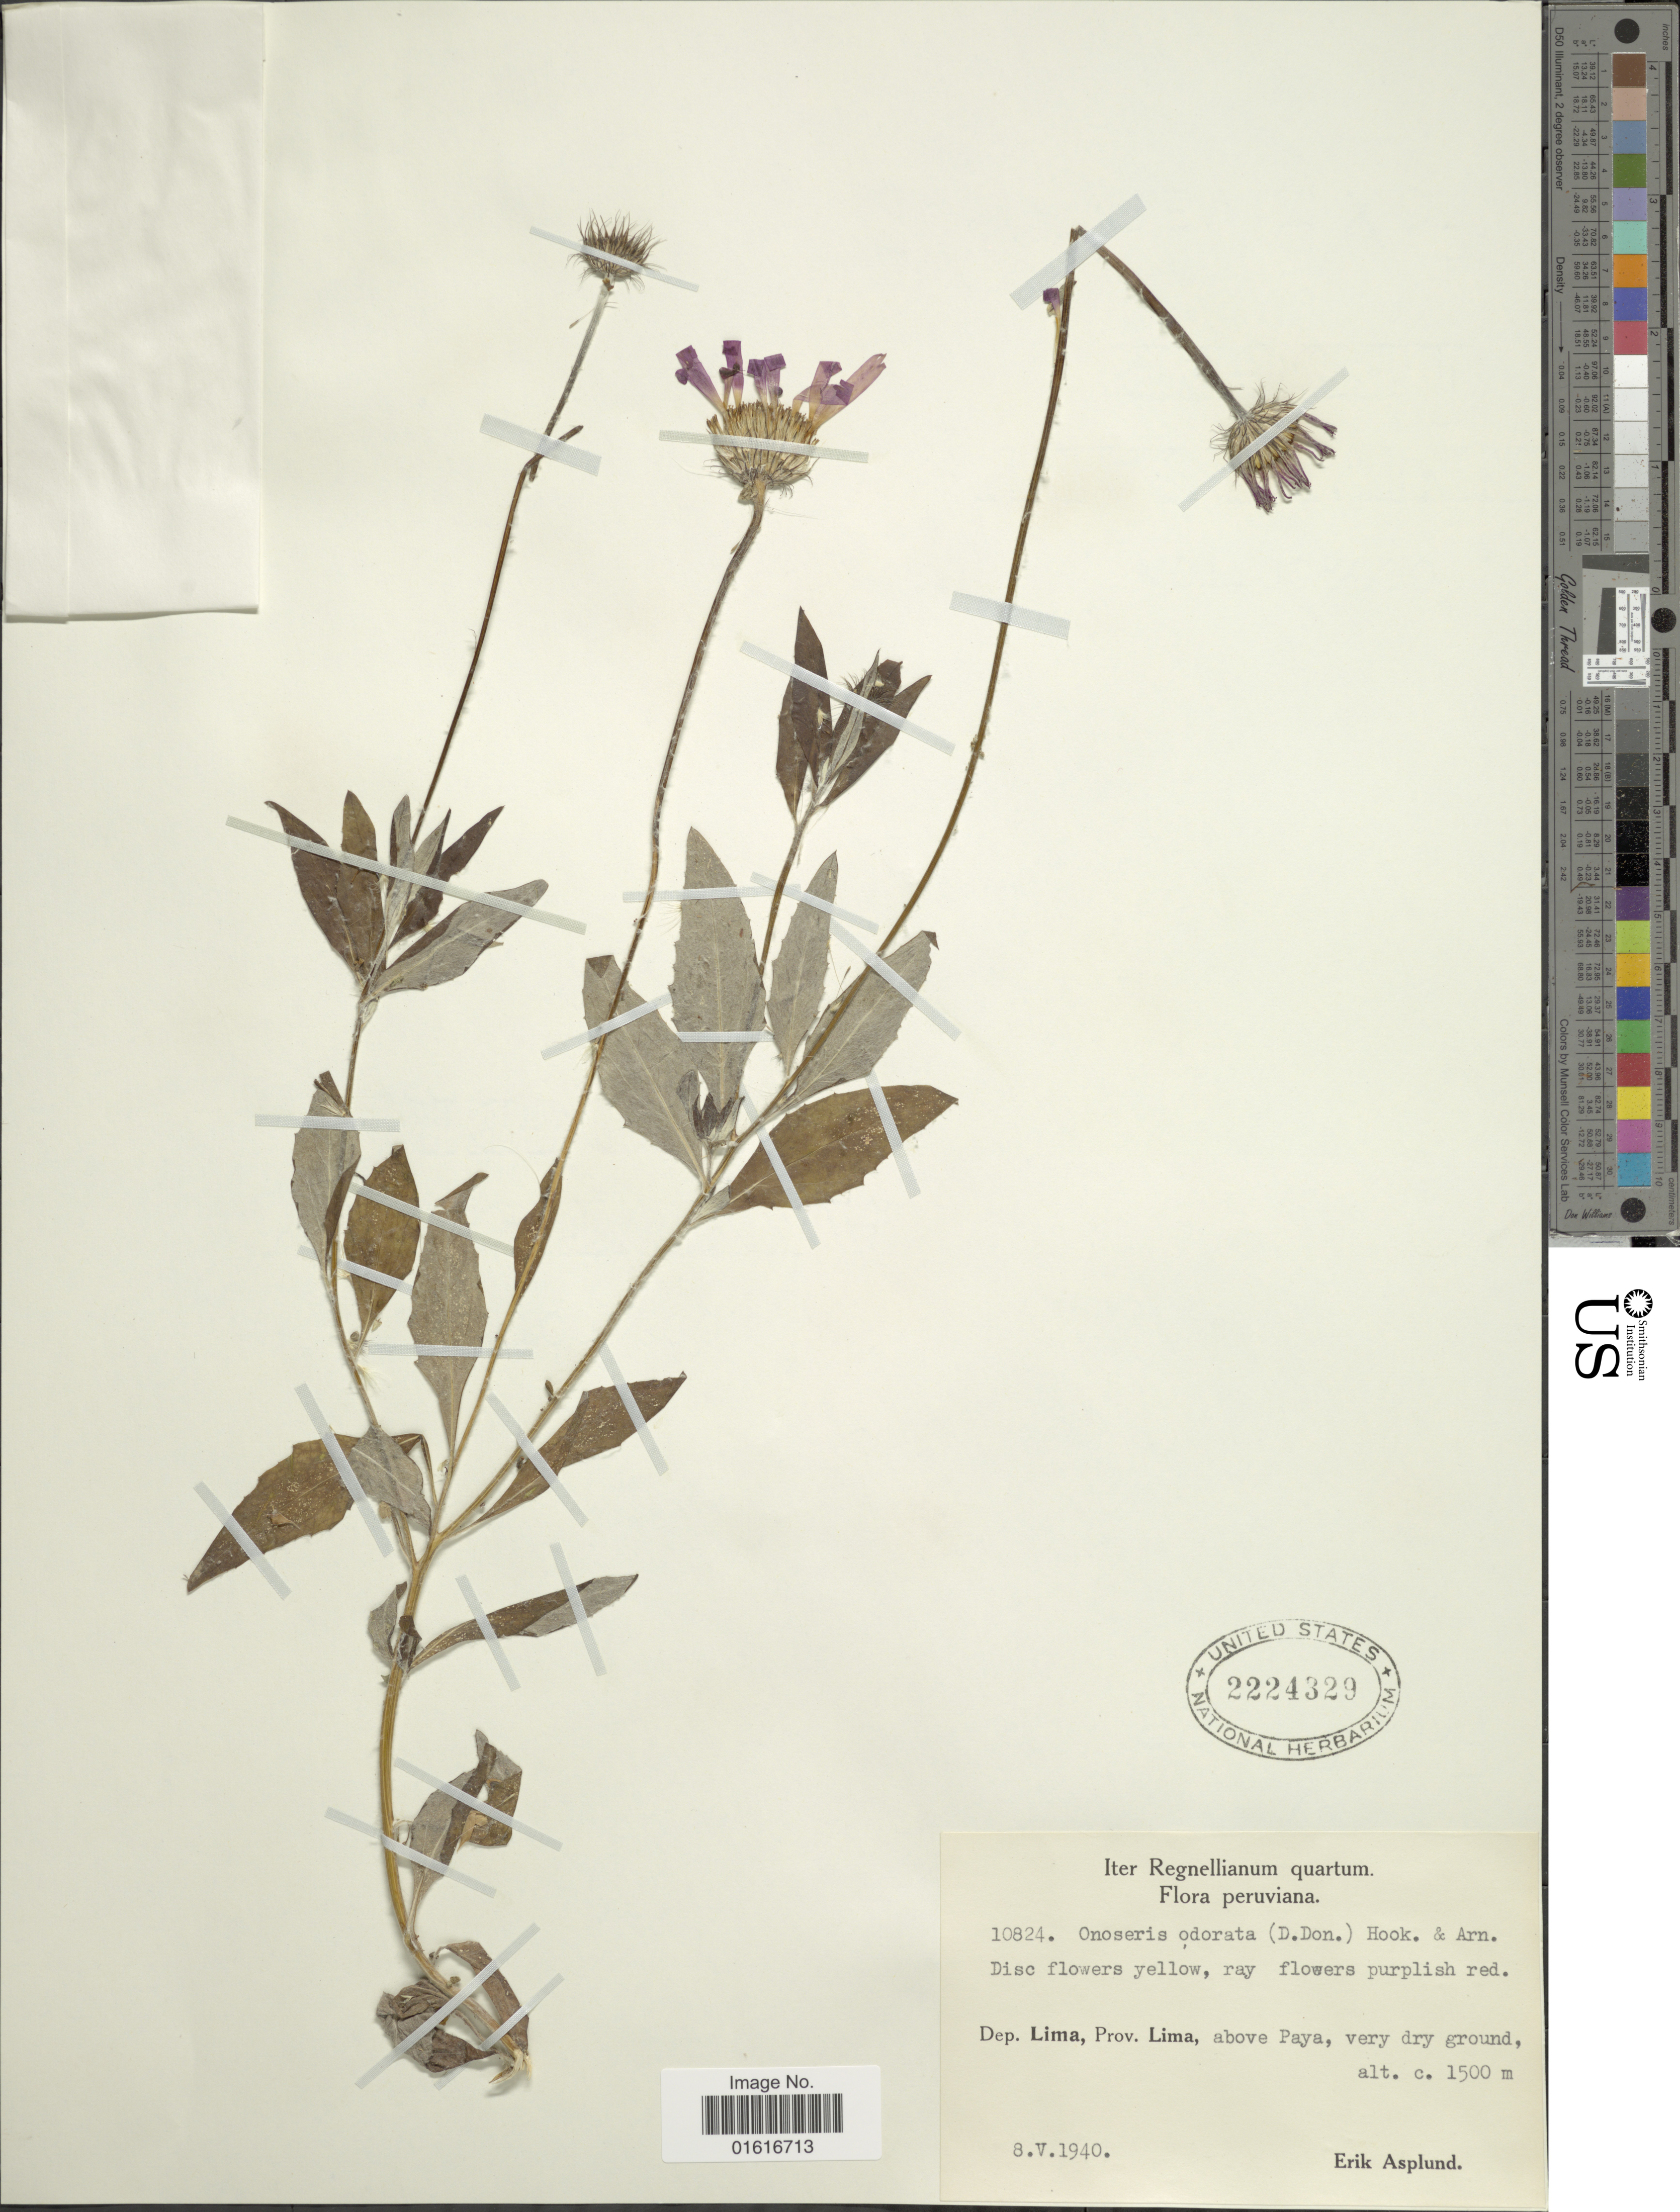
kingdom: Plantae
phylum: Tracheophyta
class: Magnoliopsida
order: Asterales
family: Asteraceae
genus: Onoseris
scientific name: Onoseris odorata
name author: (D. Don) Hook. & Arn.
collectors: E. Asplund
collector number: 10824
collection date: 1940-05-08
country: Peru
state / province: Lima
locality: Prov. Lima, above Paya, very dry ground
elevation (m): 1500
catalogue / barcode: US 2224329